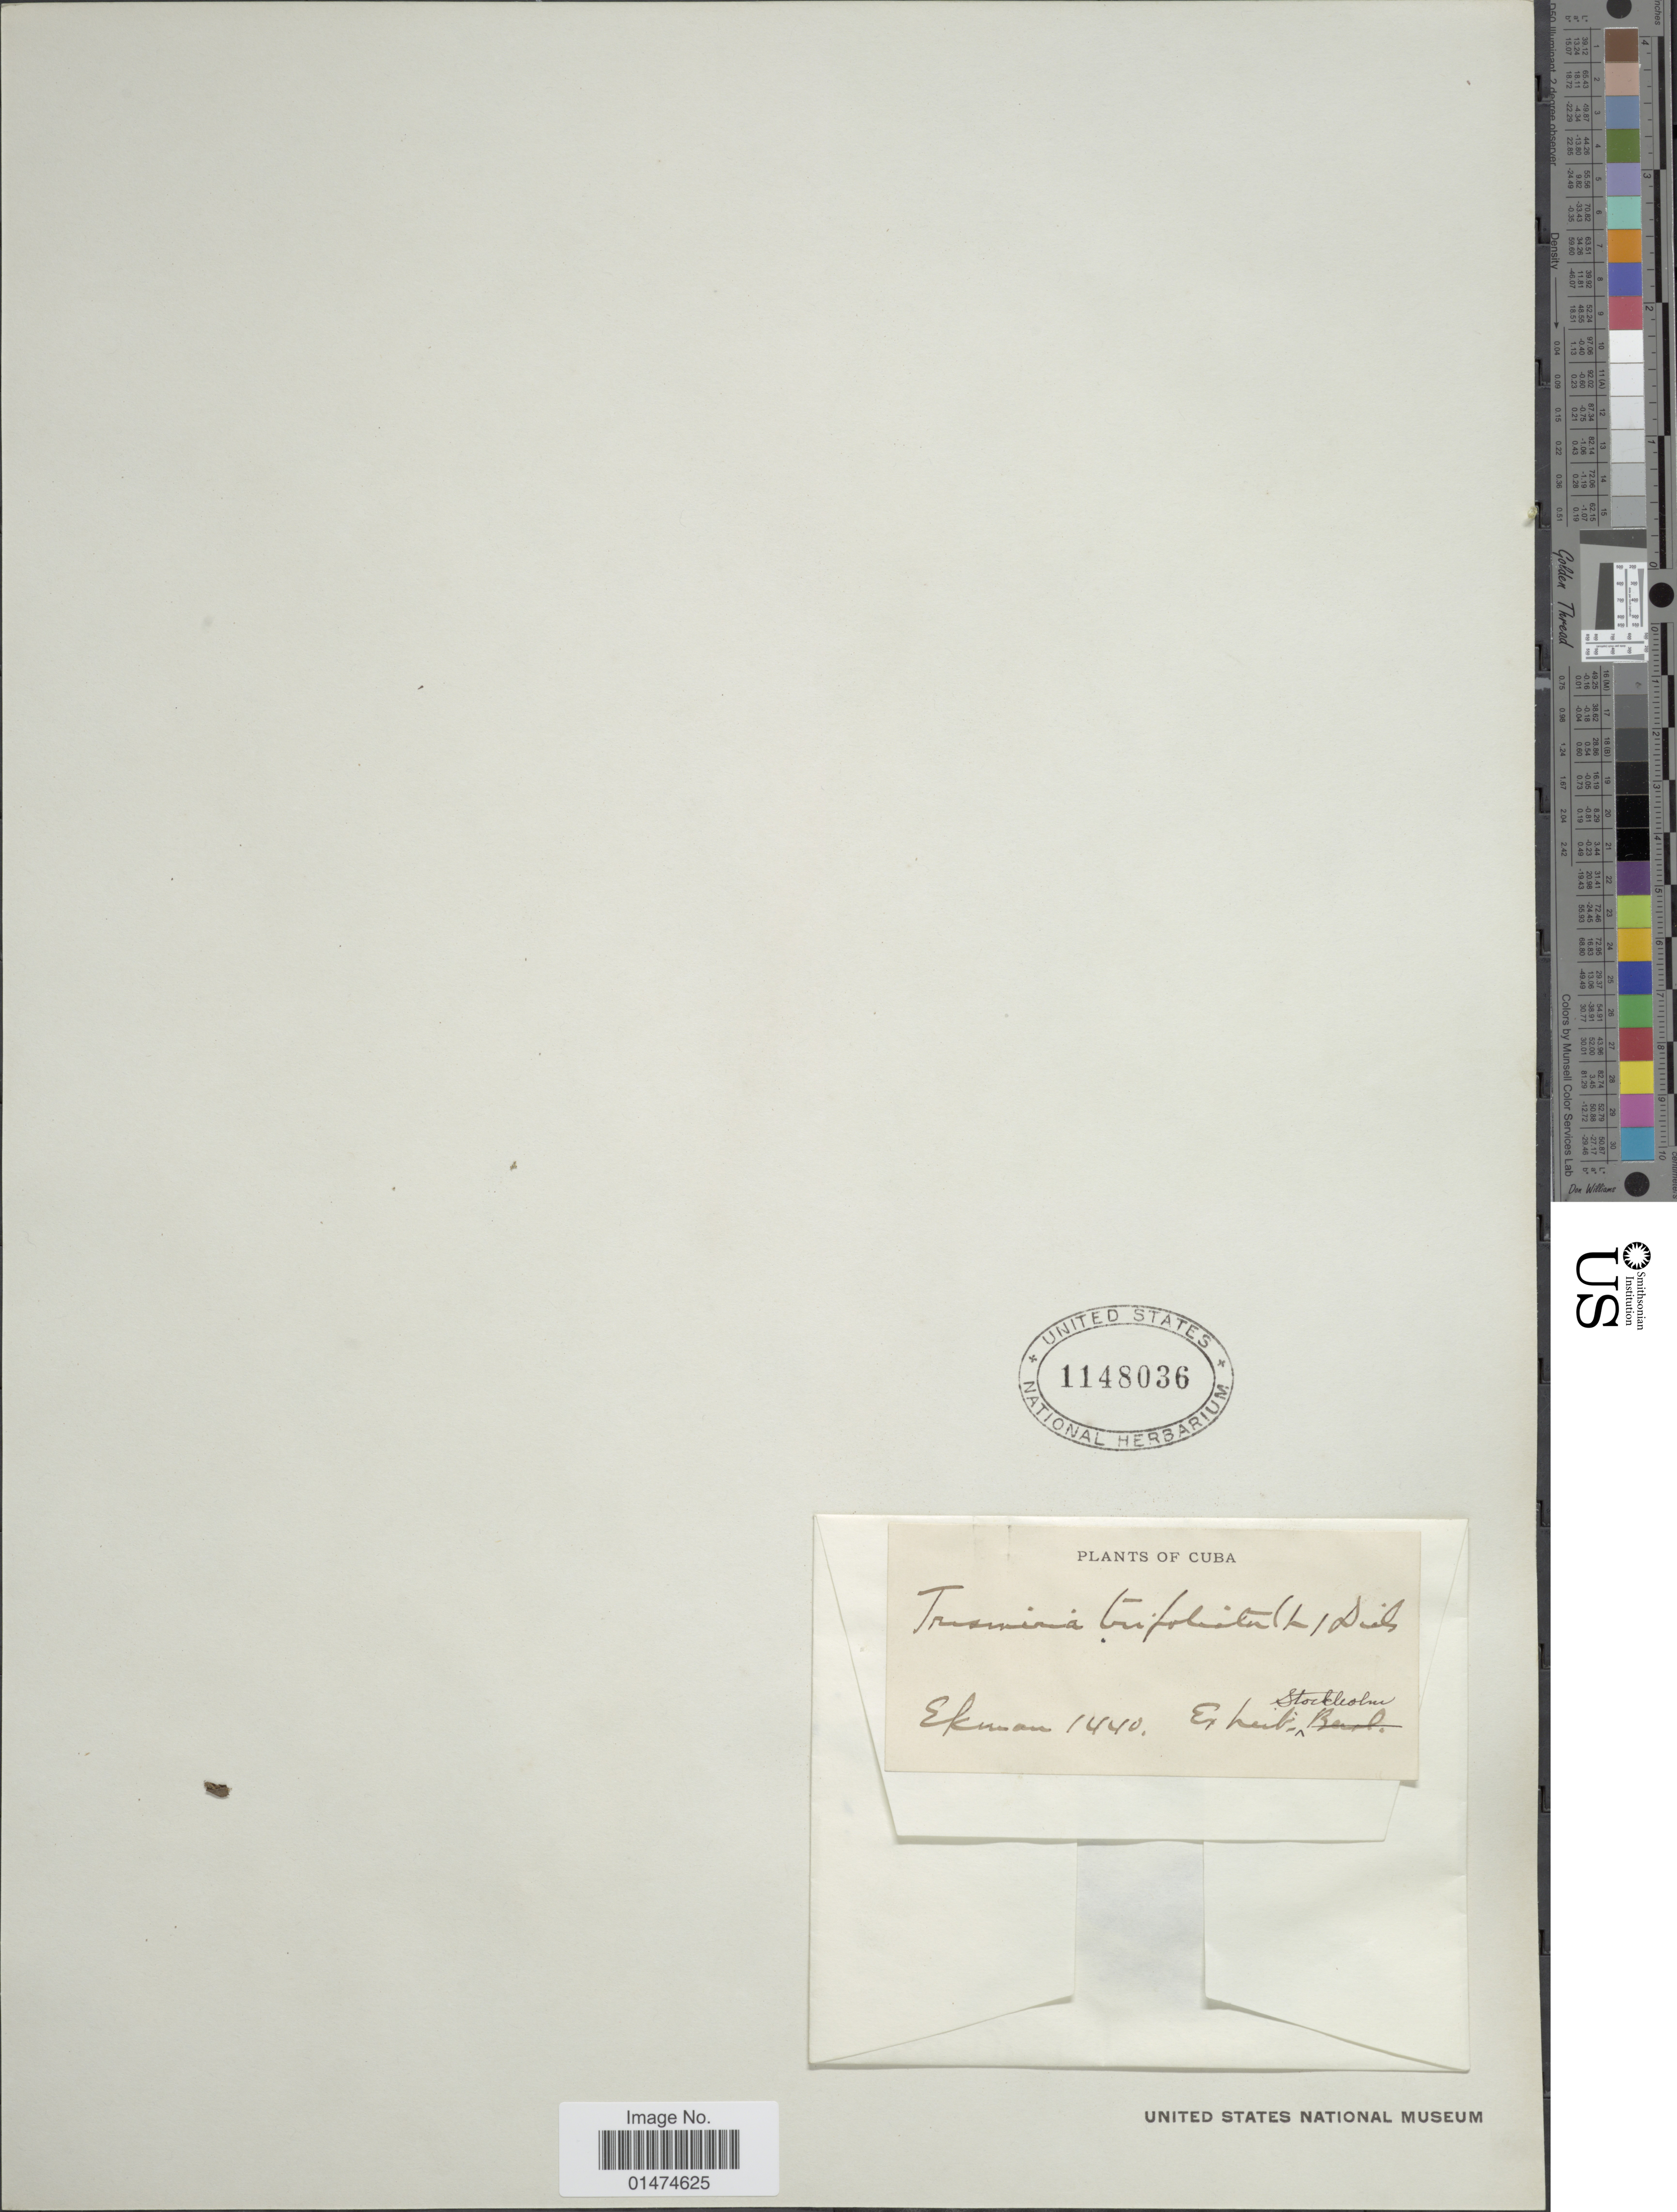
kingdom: Plantae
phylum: Tracheophyta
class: Polypodiopsida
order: Polypodiales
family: Pteridaceae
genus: Pityrogramma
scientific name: Pityrogramma trifoliata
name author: (L.) R.M. Tryon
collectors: -. Ekman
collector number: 1440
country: Cuba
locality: PLants of Cuba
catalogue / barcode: US 1148036